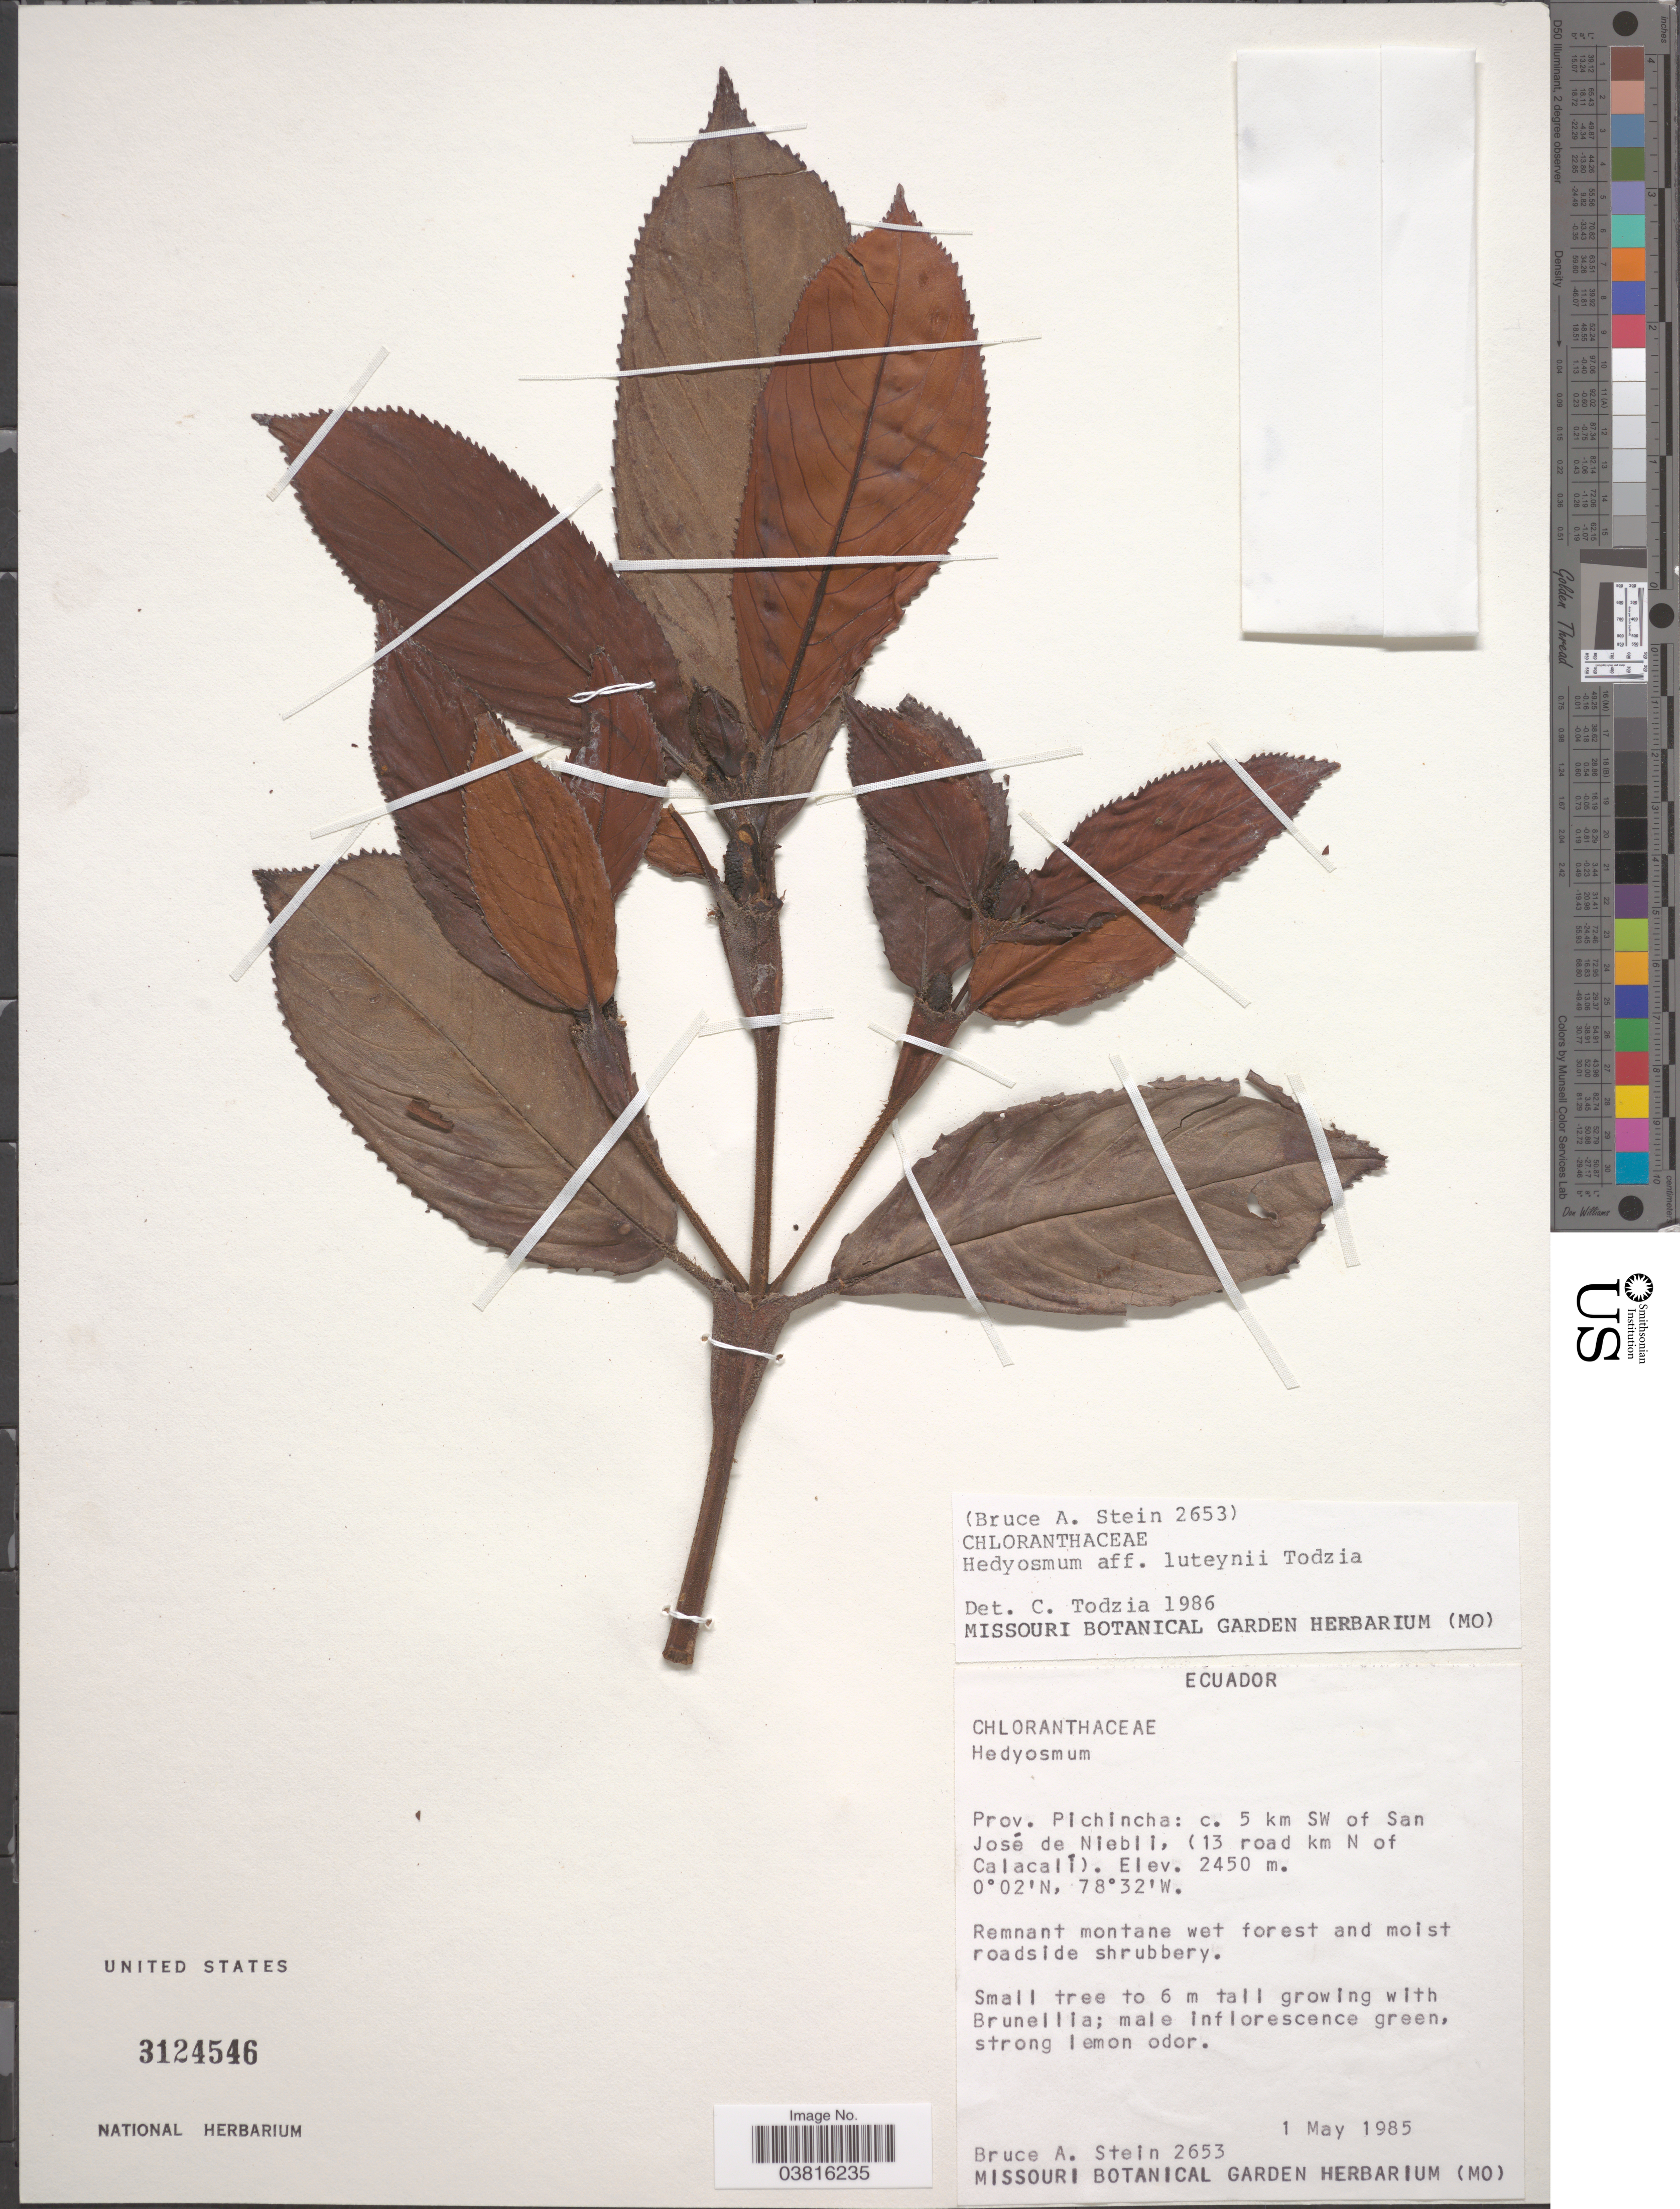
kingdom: Plantae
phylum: Tracheophyta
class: Magnoliopsida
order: Chloranthales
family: Chloranthaceae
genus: Hedyosmum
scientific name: Hedyosmum luteynii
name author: Todzia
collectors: B. A. Stein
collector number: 2653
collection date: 1985-05-01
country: Ecuador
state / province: Pichincha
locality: C. 5 km SW of San José de Niebli, (13 road km N of Calacalí).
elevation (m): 2450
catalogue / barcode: US 3124546